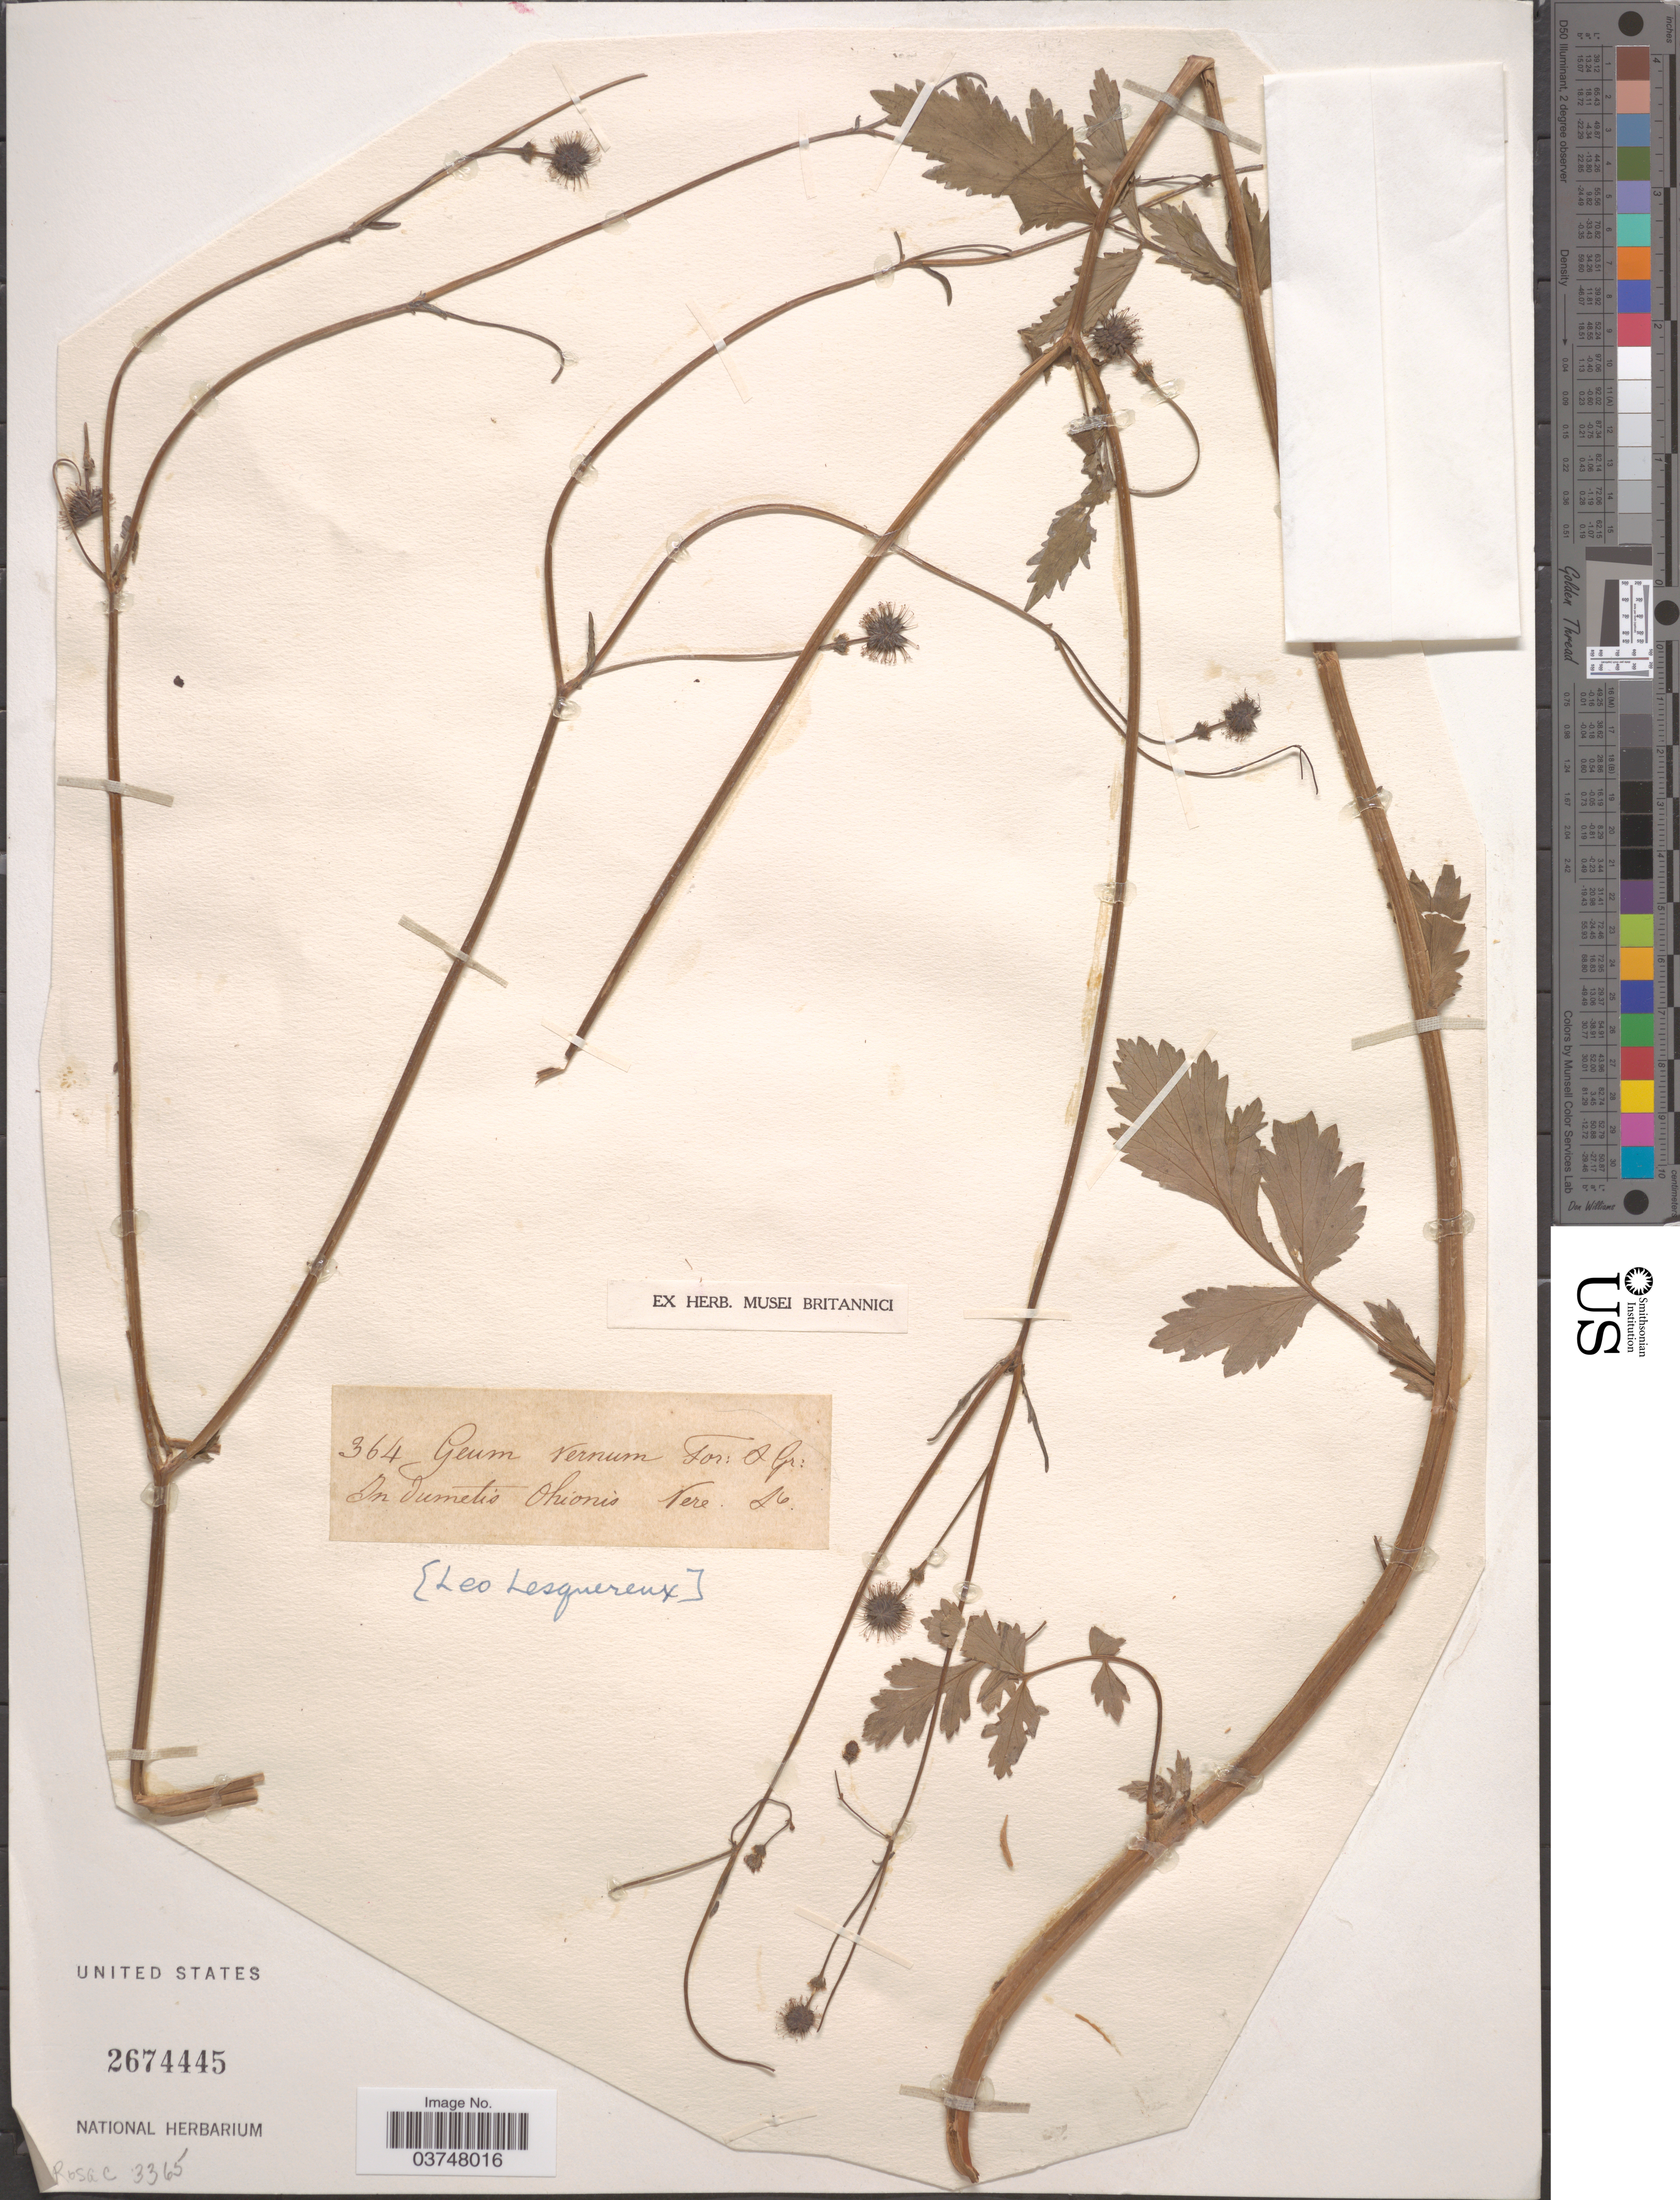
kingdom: Plantae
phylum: Tracheophyta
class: Magnoliopsida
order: Rosales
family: Rosaceae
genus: Geum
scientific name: Geum vernum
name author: (Raf.) Torr. & A. Gray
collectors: C. L. Lesquereux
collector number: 364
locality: In dumetis Ohionis Vere St [interpreted].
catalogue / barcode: US 2674445